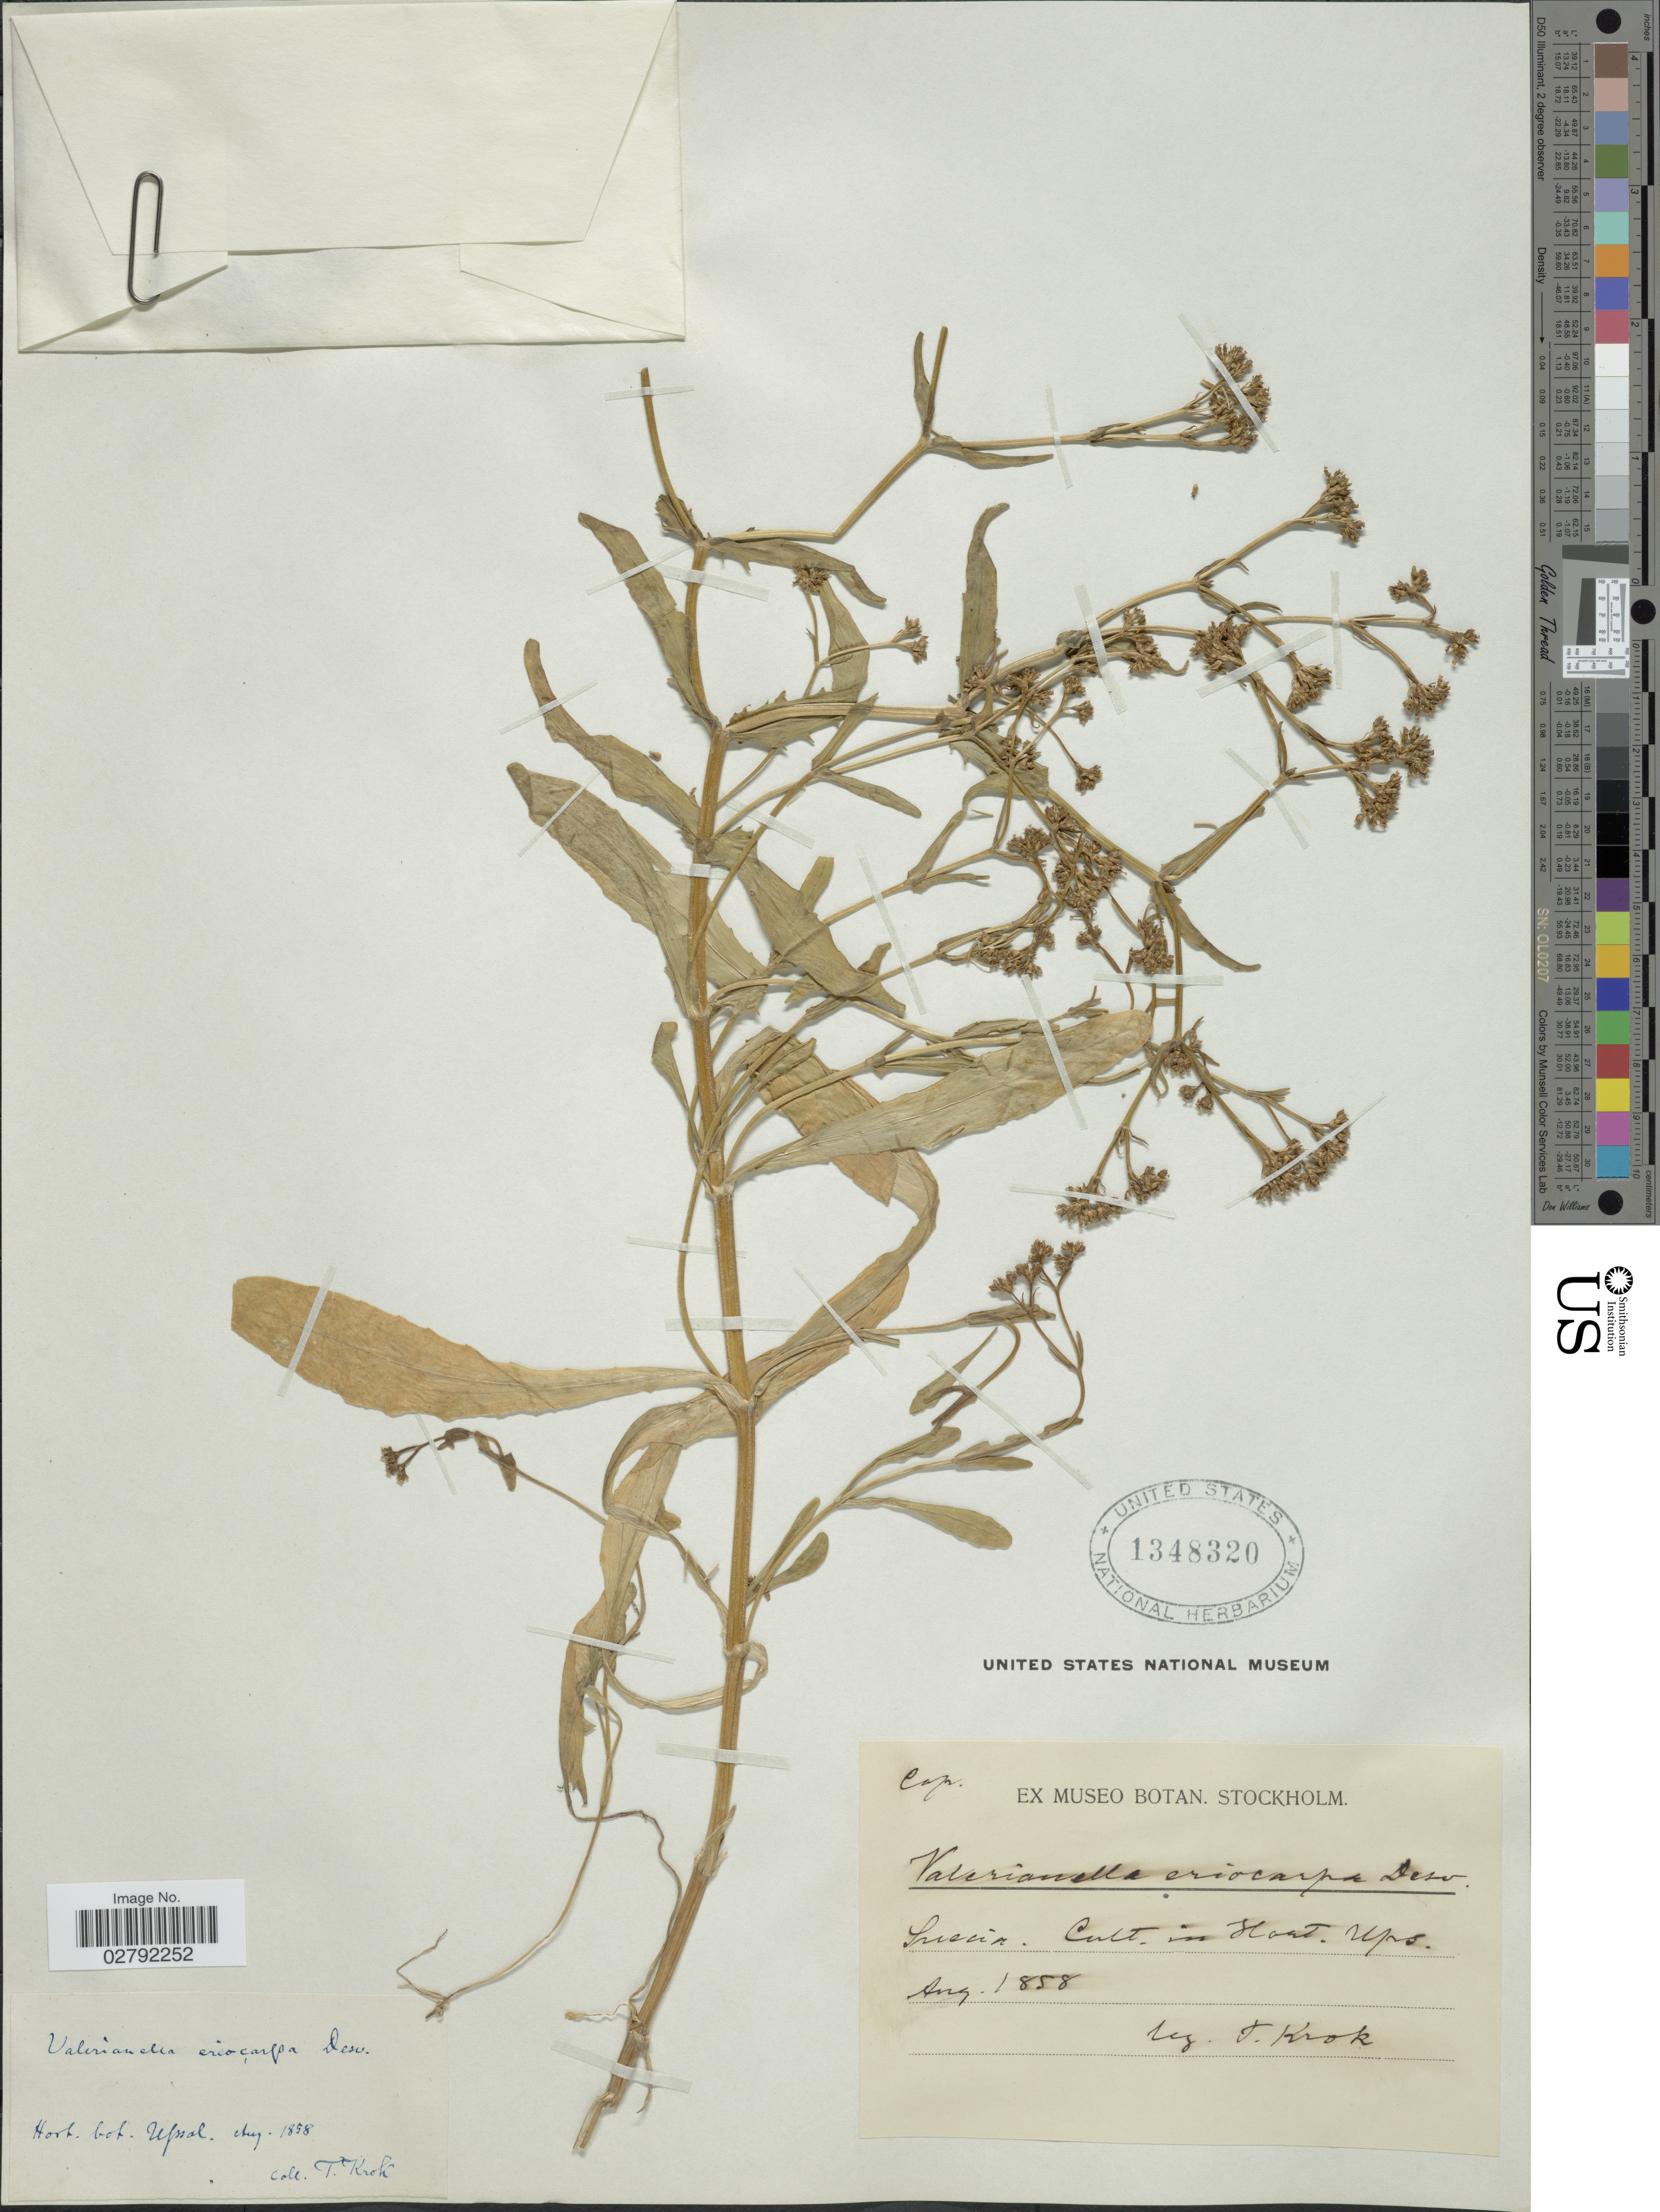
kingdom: Plantae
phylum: Tracheophyta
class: Magnoliopsida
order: Dipsacales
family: Caprifoliaceae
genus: Valerianella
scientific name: Valerianella eriocarpa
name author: Desv.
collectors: T. Krok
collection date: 1858-08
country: Sweden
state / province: Uppsala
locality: Cult. in Hort. Upsal.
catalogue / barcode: US 1348320